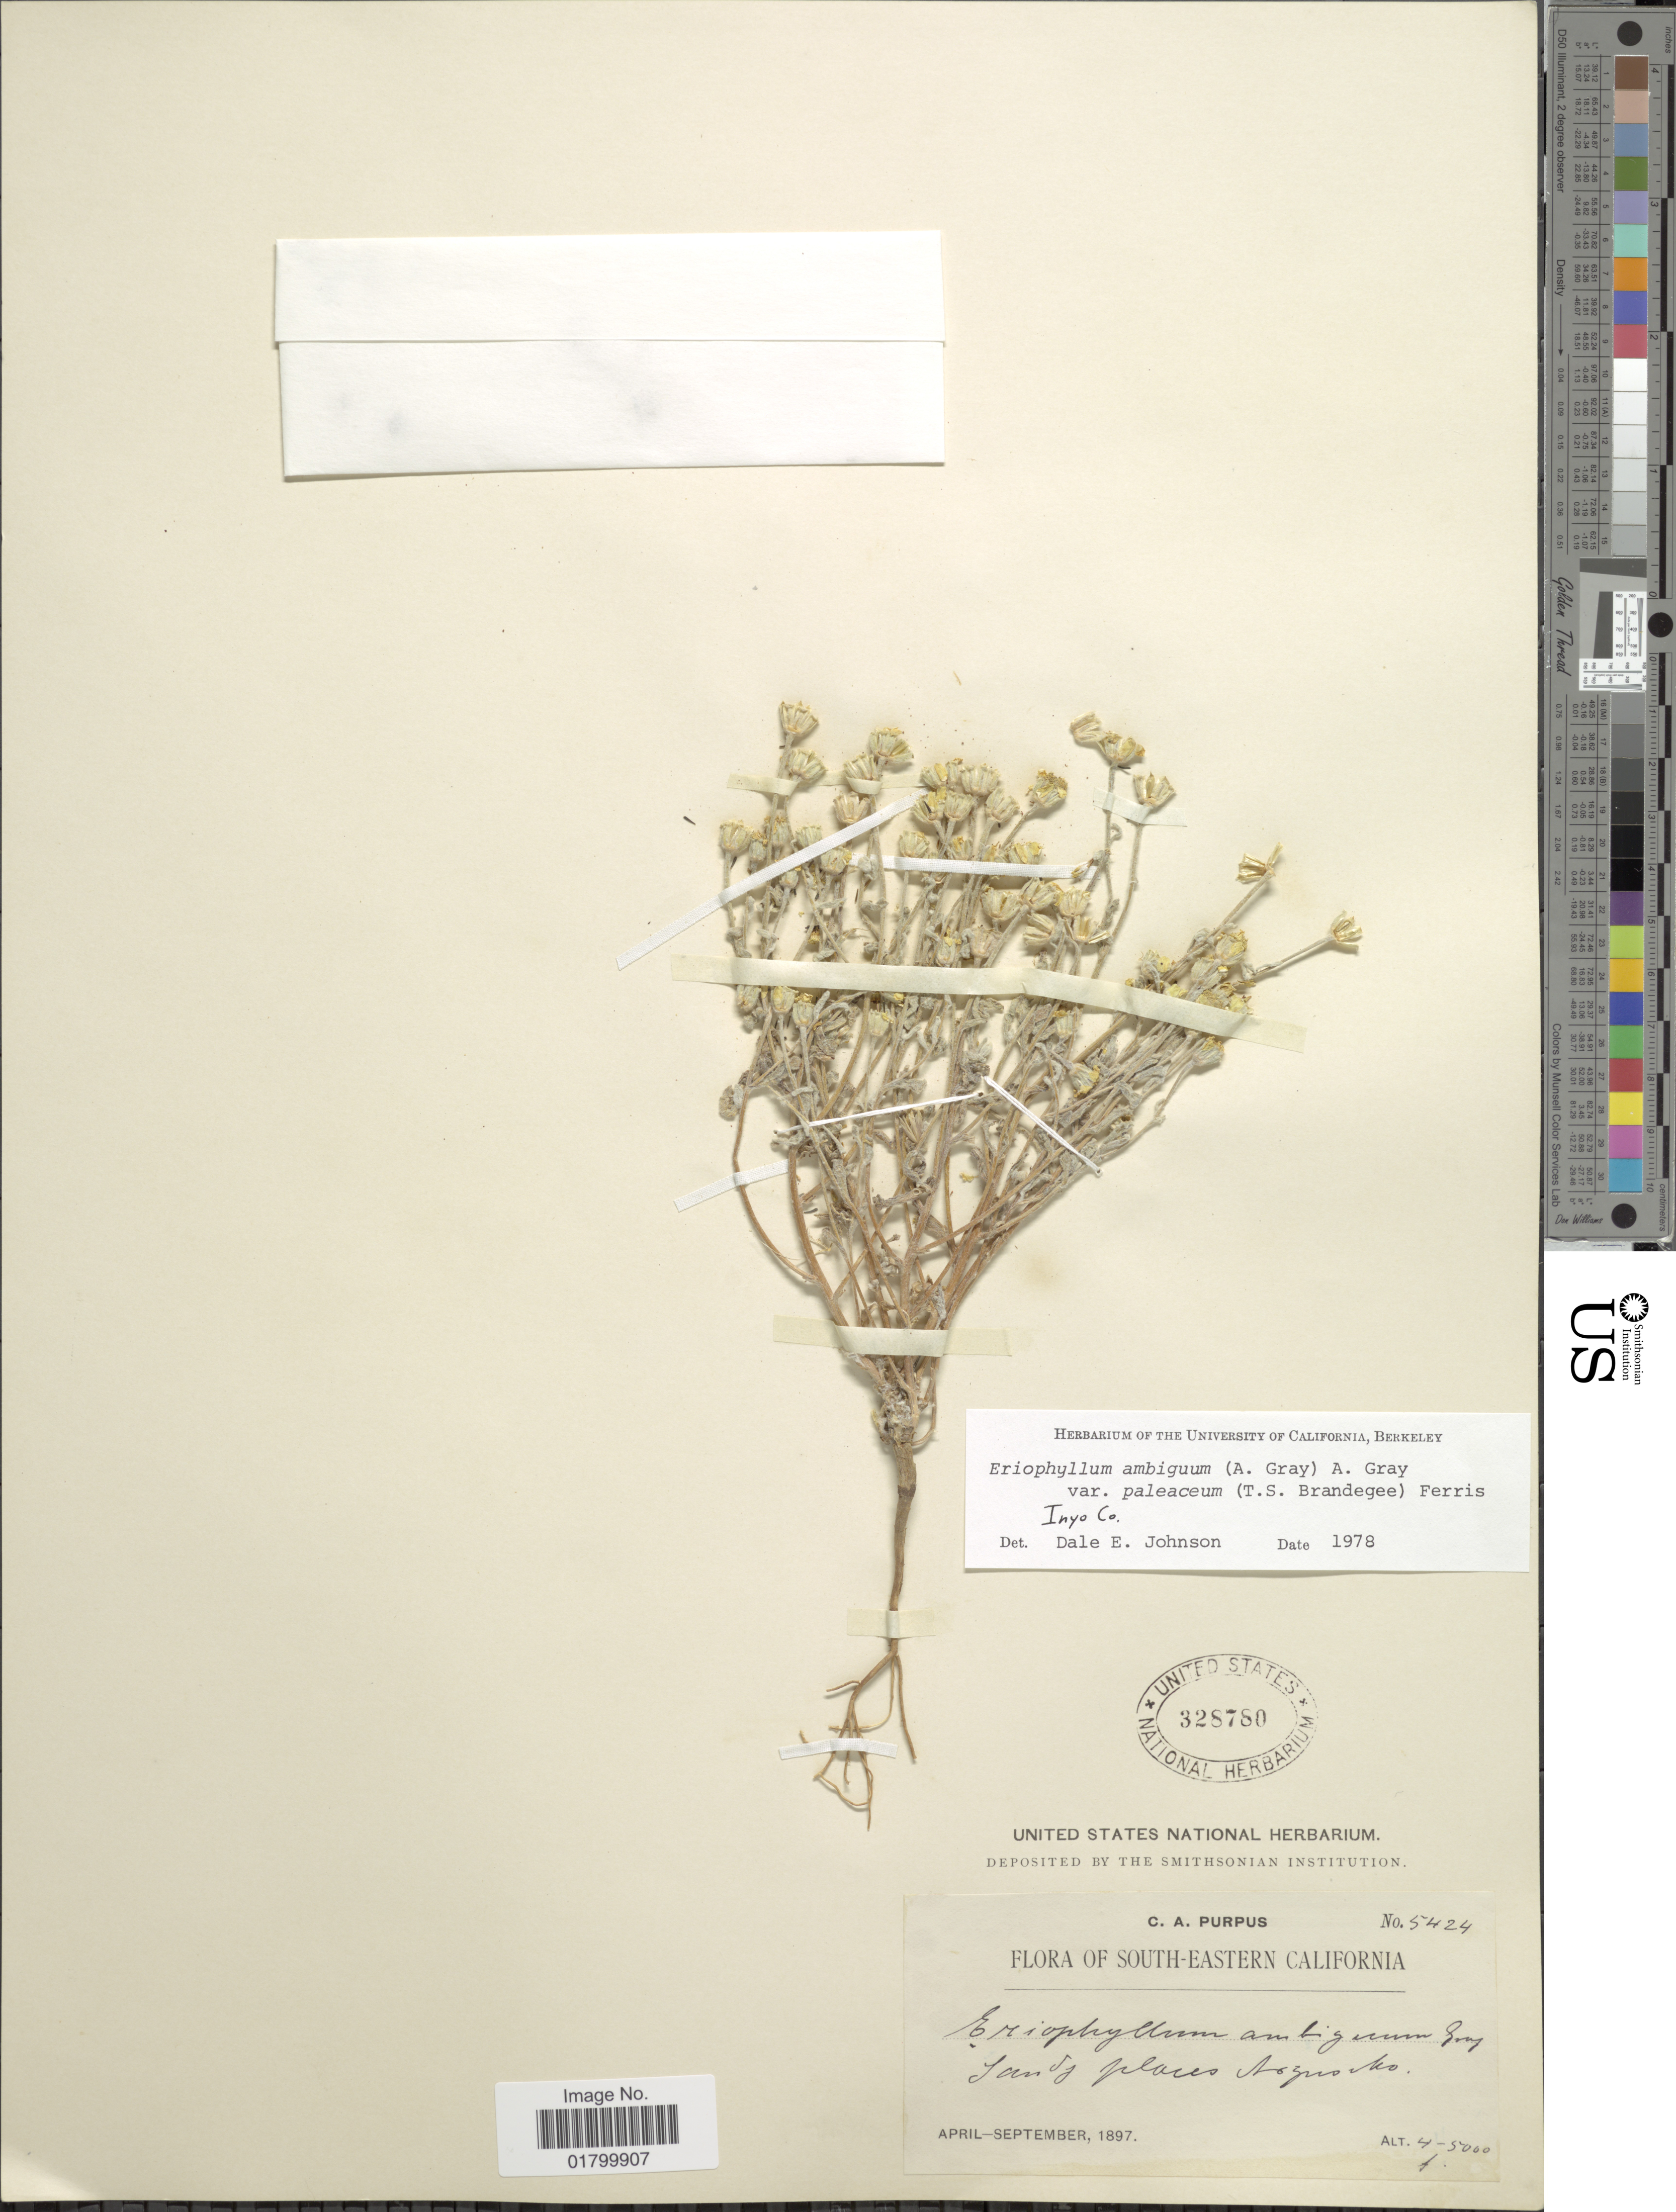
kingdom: Plantae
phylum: Tracheophyta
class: Magnoliopsida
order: Asterales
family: Asteraceae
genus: Eriophyllum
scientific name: Eriophyllum ambiguum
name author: (A. Gray) A. Gray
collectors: C. A. Purpus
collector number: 5424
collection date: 1897-04/1897-09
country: United States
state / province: California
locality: South-Eastern California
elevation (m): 1219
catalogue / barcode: US 328780